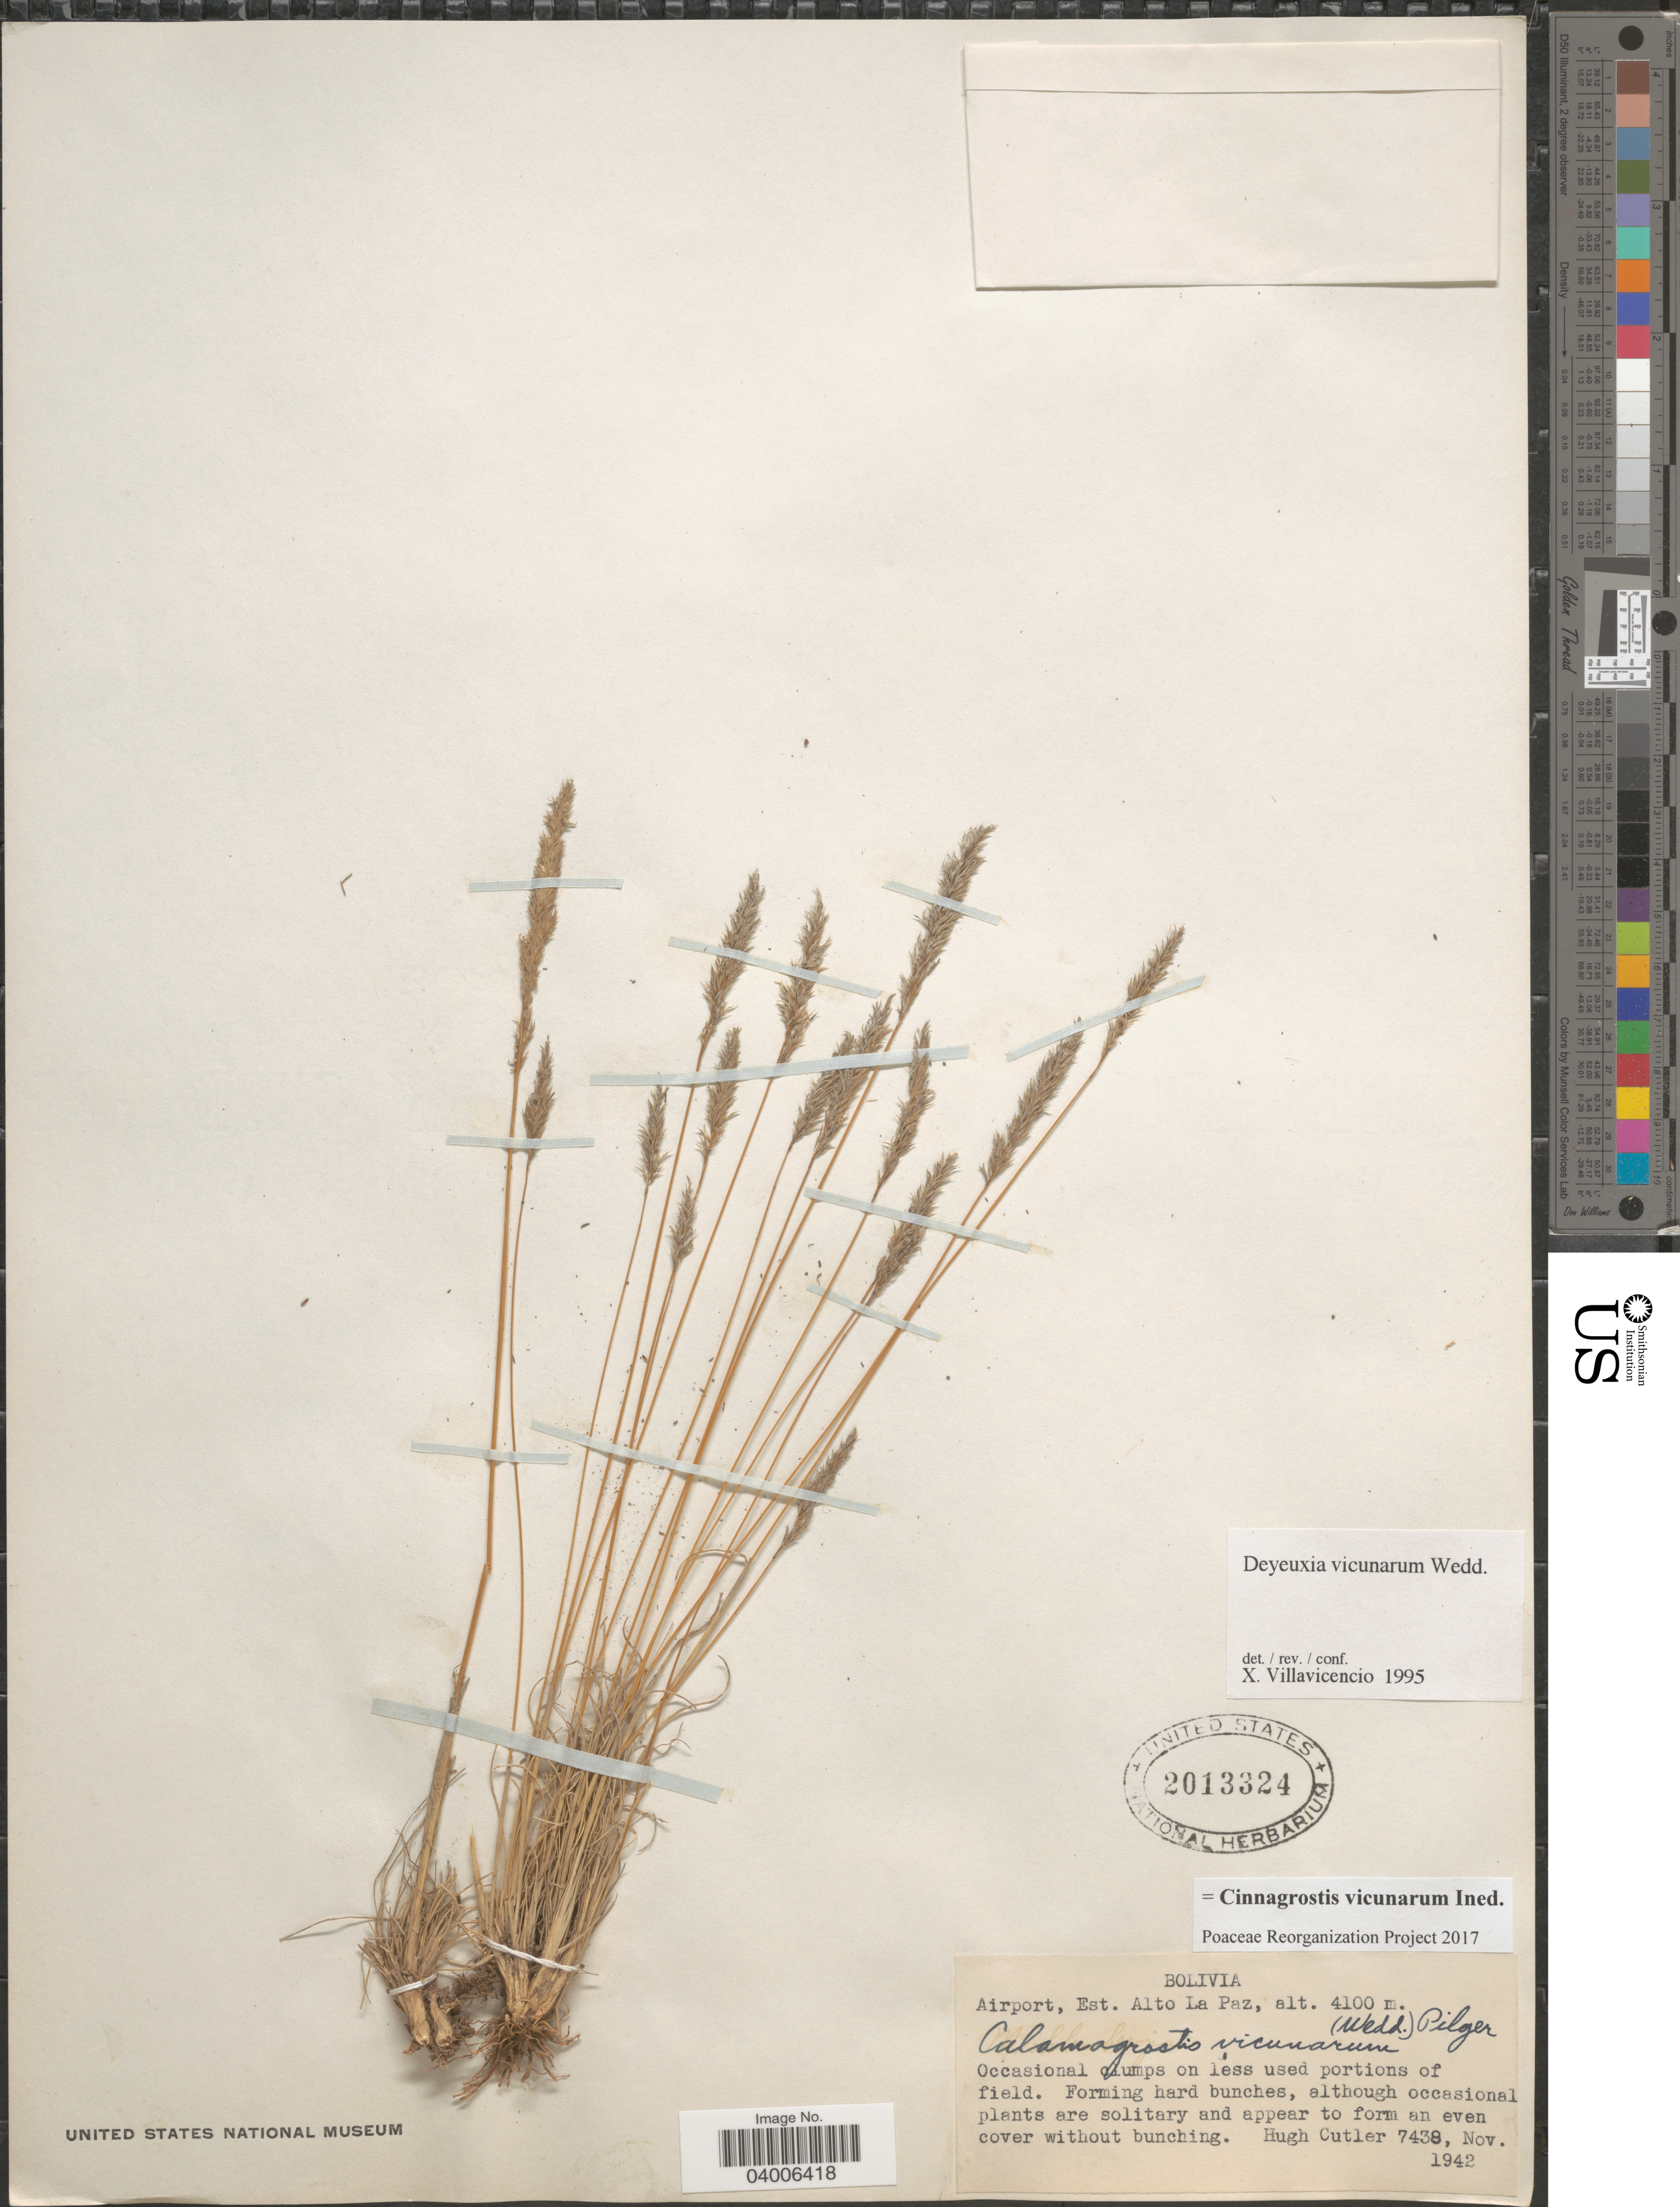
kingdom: Plantae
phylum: Tracheophyta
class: Liliopsida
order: Poales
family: Poaceae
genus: Cinnagrostis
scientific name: Cinnagrostis vicunarum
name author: (Wedd.) P.M. Peterson et al.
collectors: H. C. Cutler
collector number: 7438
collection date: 1942-11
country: Bolivia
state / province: La Paz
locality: Airport, Est. Alto La Paz.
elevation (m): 4100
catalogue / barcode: US 2013324